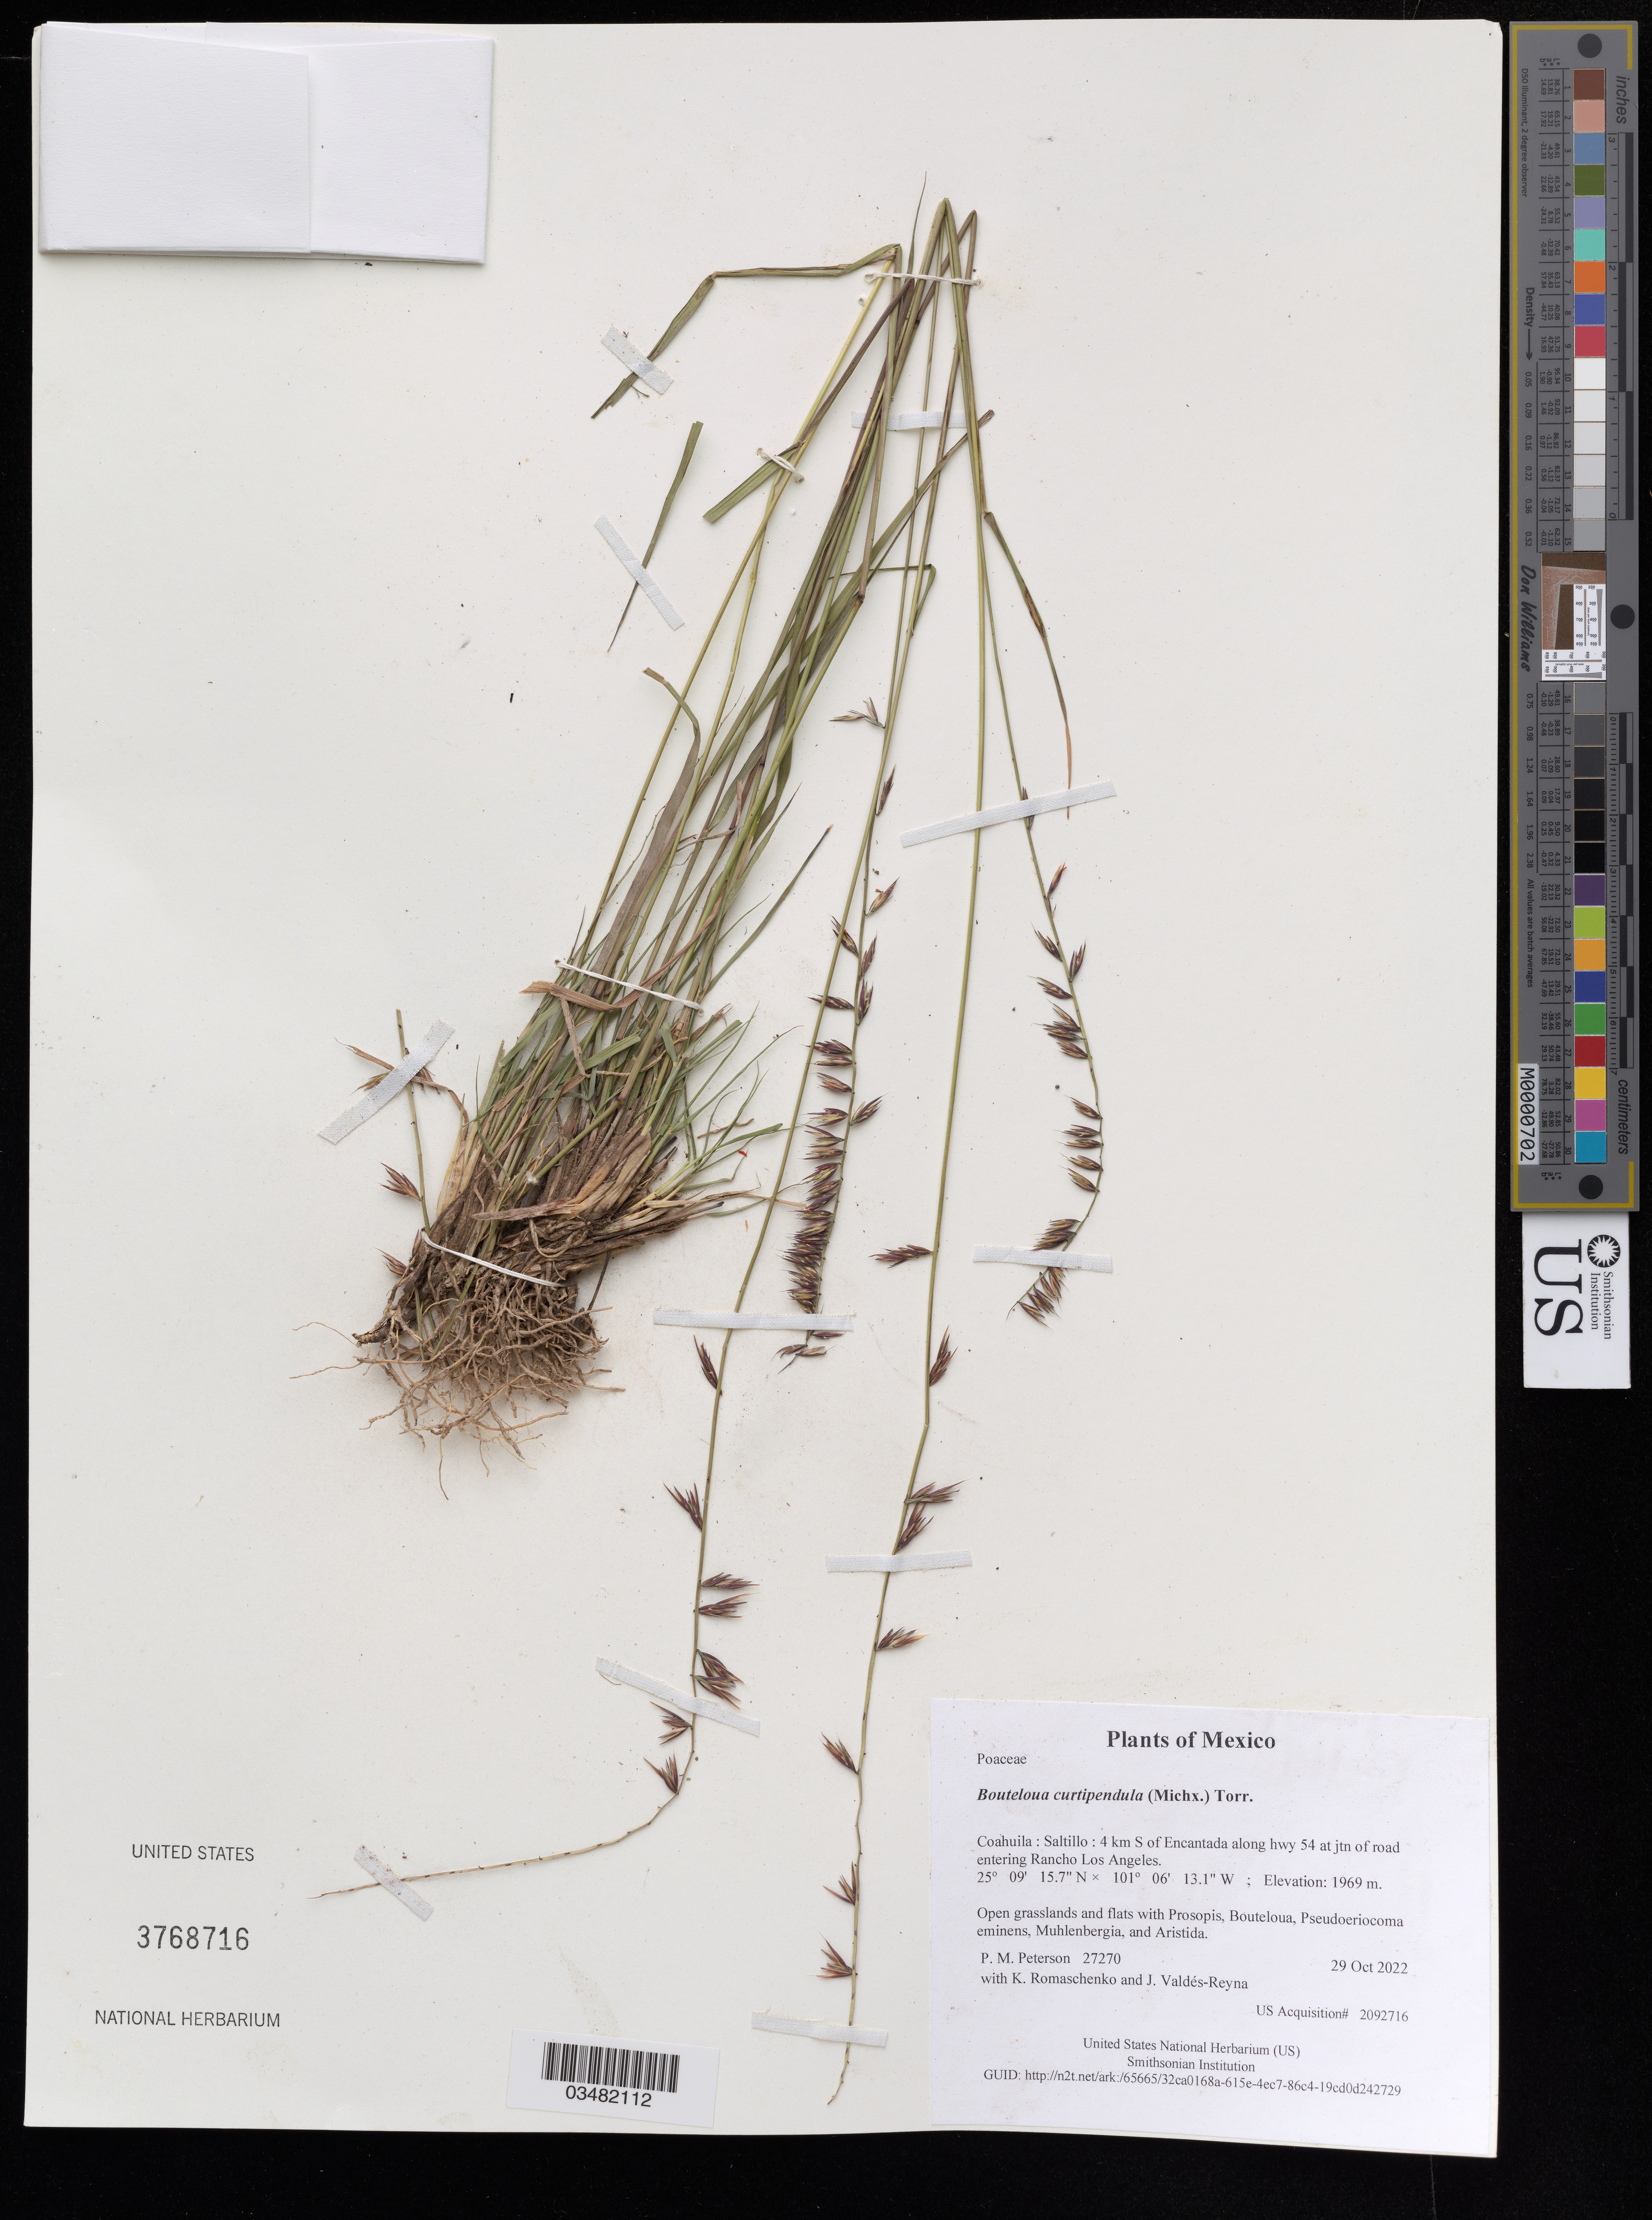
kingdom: Plantae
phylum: Tracheophyta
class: Liliopsida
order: Poales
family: Poaceae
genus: Bouteloua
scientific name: Bouteloua curtipendula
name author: (Michx.) Torr.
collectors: P. M. Peterson, K. Romaschenko & J. Valdés-Reyna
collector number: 27270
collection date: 2022-10-29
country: México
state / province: Coahuila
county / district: Saltillo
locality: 4 km S of Encantada along hwy 54 at jtn of road entering Rancho Los Angeles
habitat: Open grasslands and flats with Prosopis, Bouteloua, Pseudoeriocoma eminens, Muhlenbergia, and Aristida.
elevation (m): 1969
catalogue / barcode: US 3768716